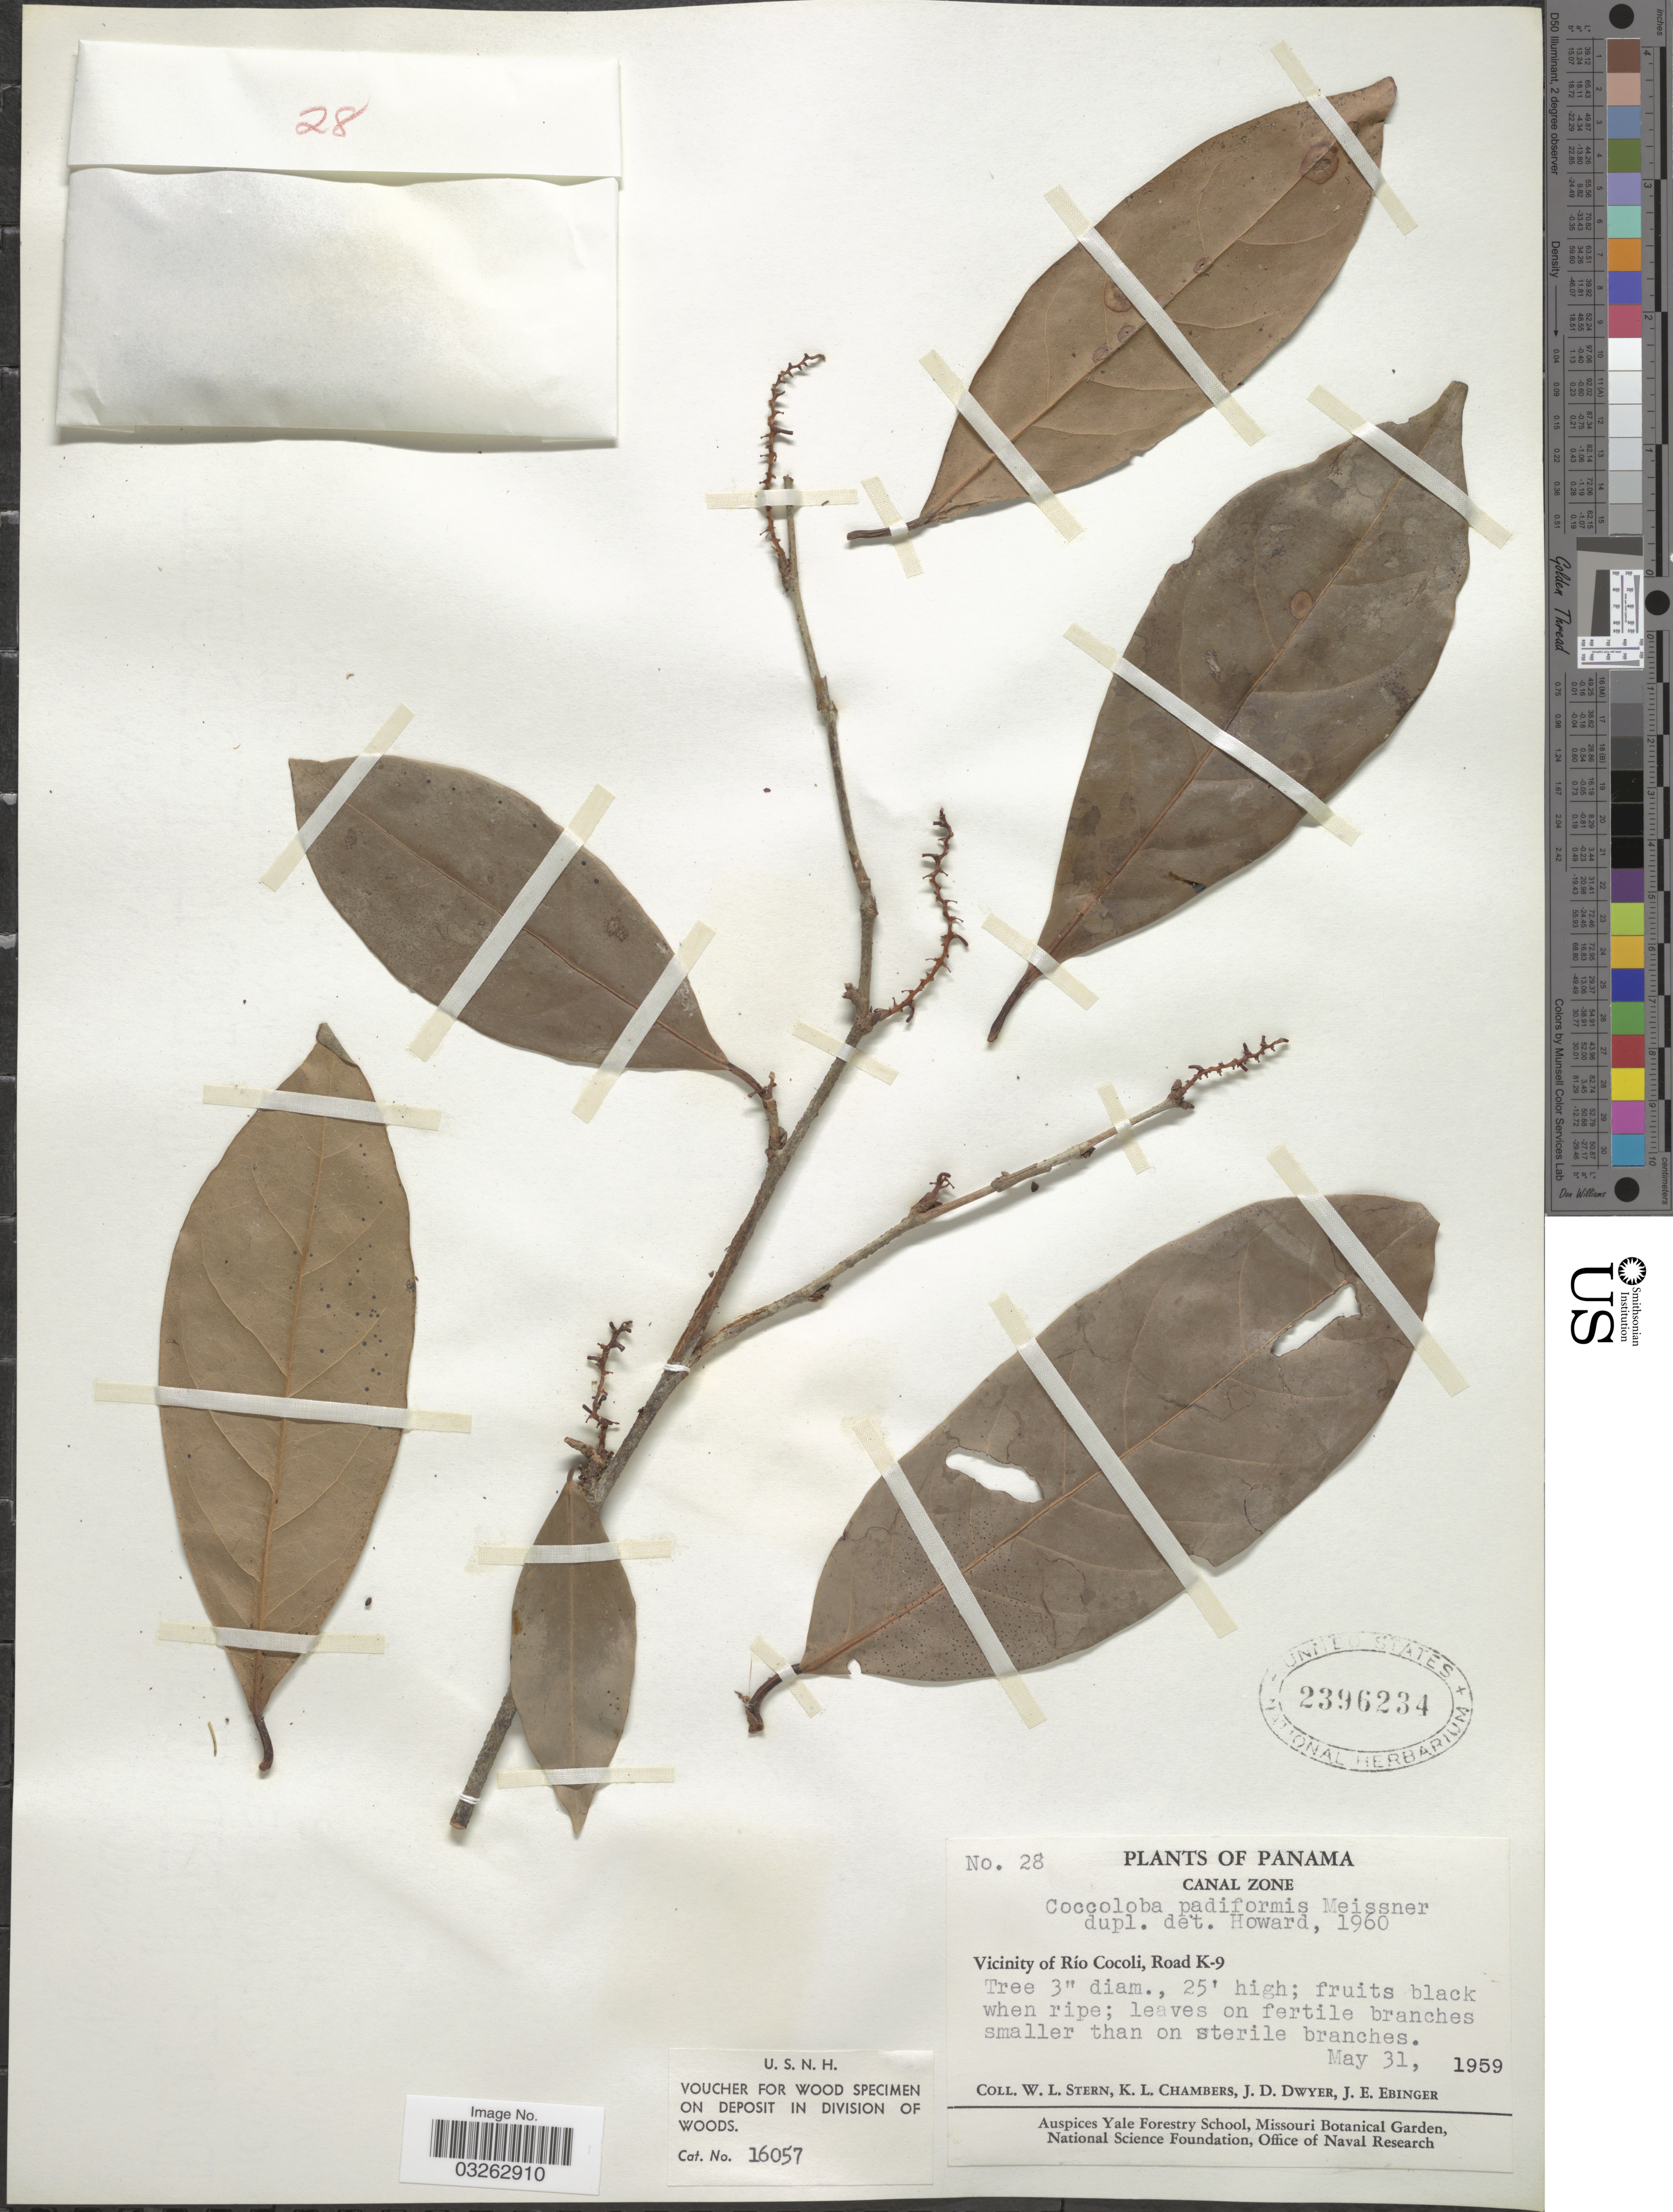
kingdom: Plantae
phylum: Tracheophyta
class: Magnoliopsida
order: Caryophyllales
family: Polygonaceae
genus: Coccoloba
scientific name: Coccoloba padiformis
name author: Meisn.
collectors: W. L. Stern, K. Chambers, J. D. Dwyer & J. Ebinger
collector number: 28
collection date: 1959-05-31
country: Panama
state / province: Panamá Oeste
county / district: Canal Zone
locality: Vicinity of Río Cocoli, Road K-9.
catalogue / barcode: US 2396234